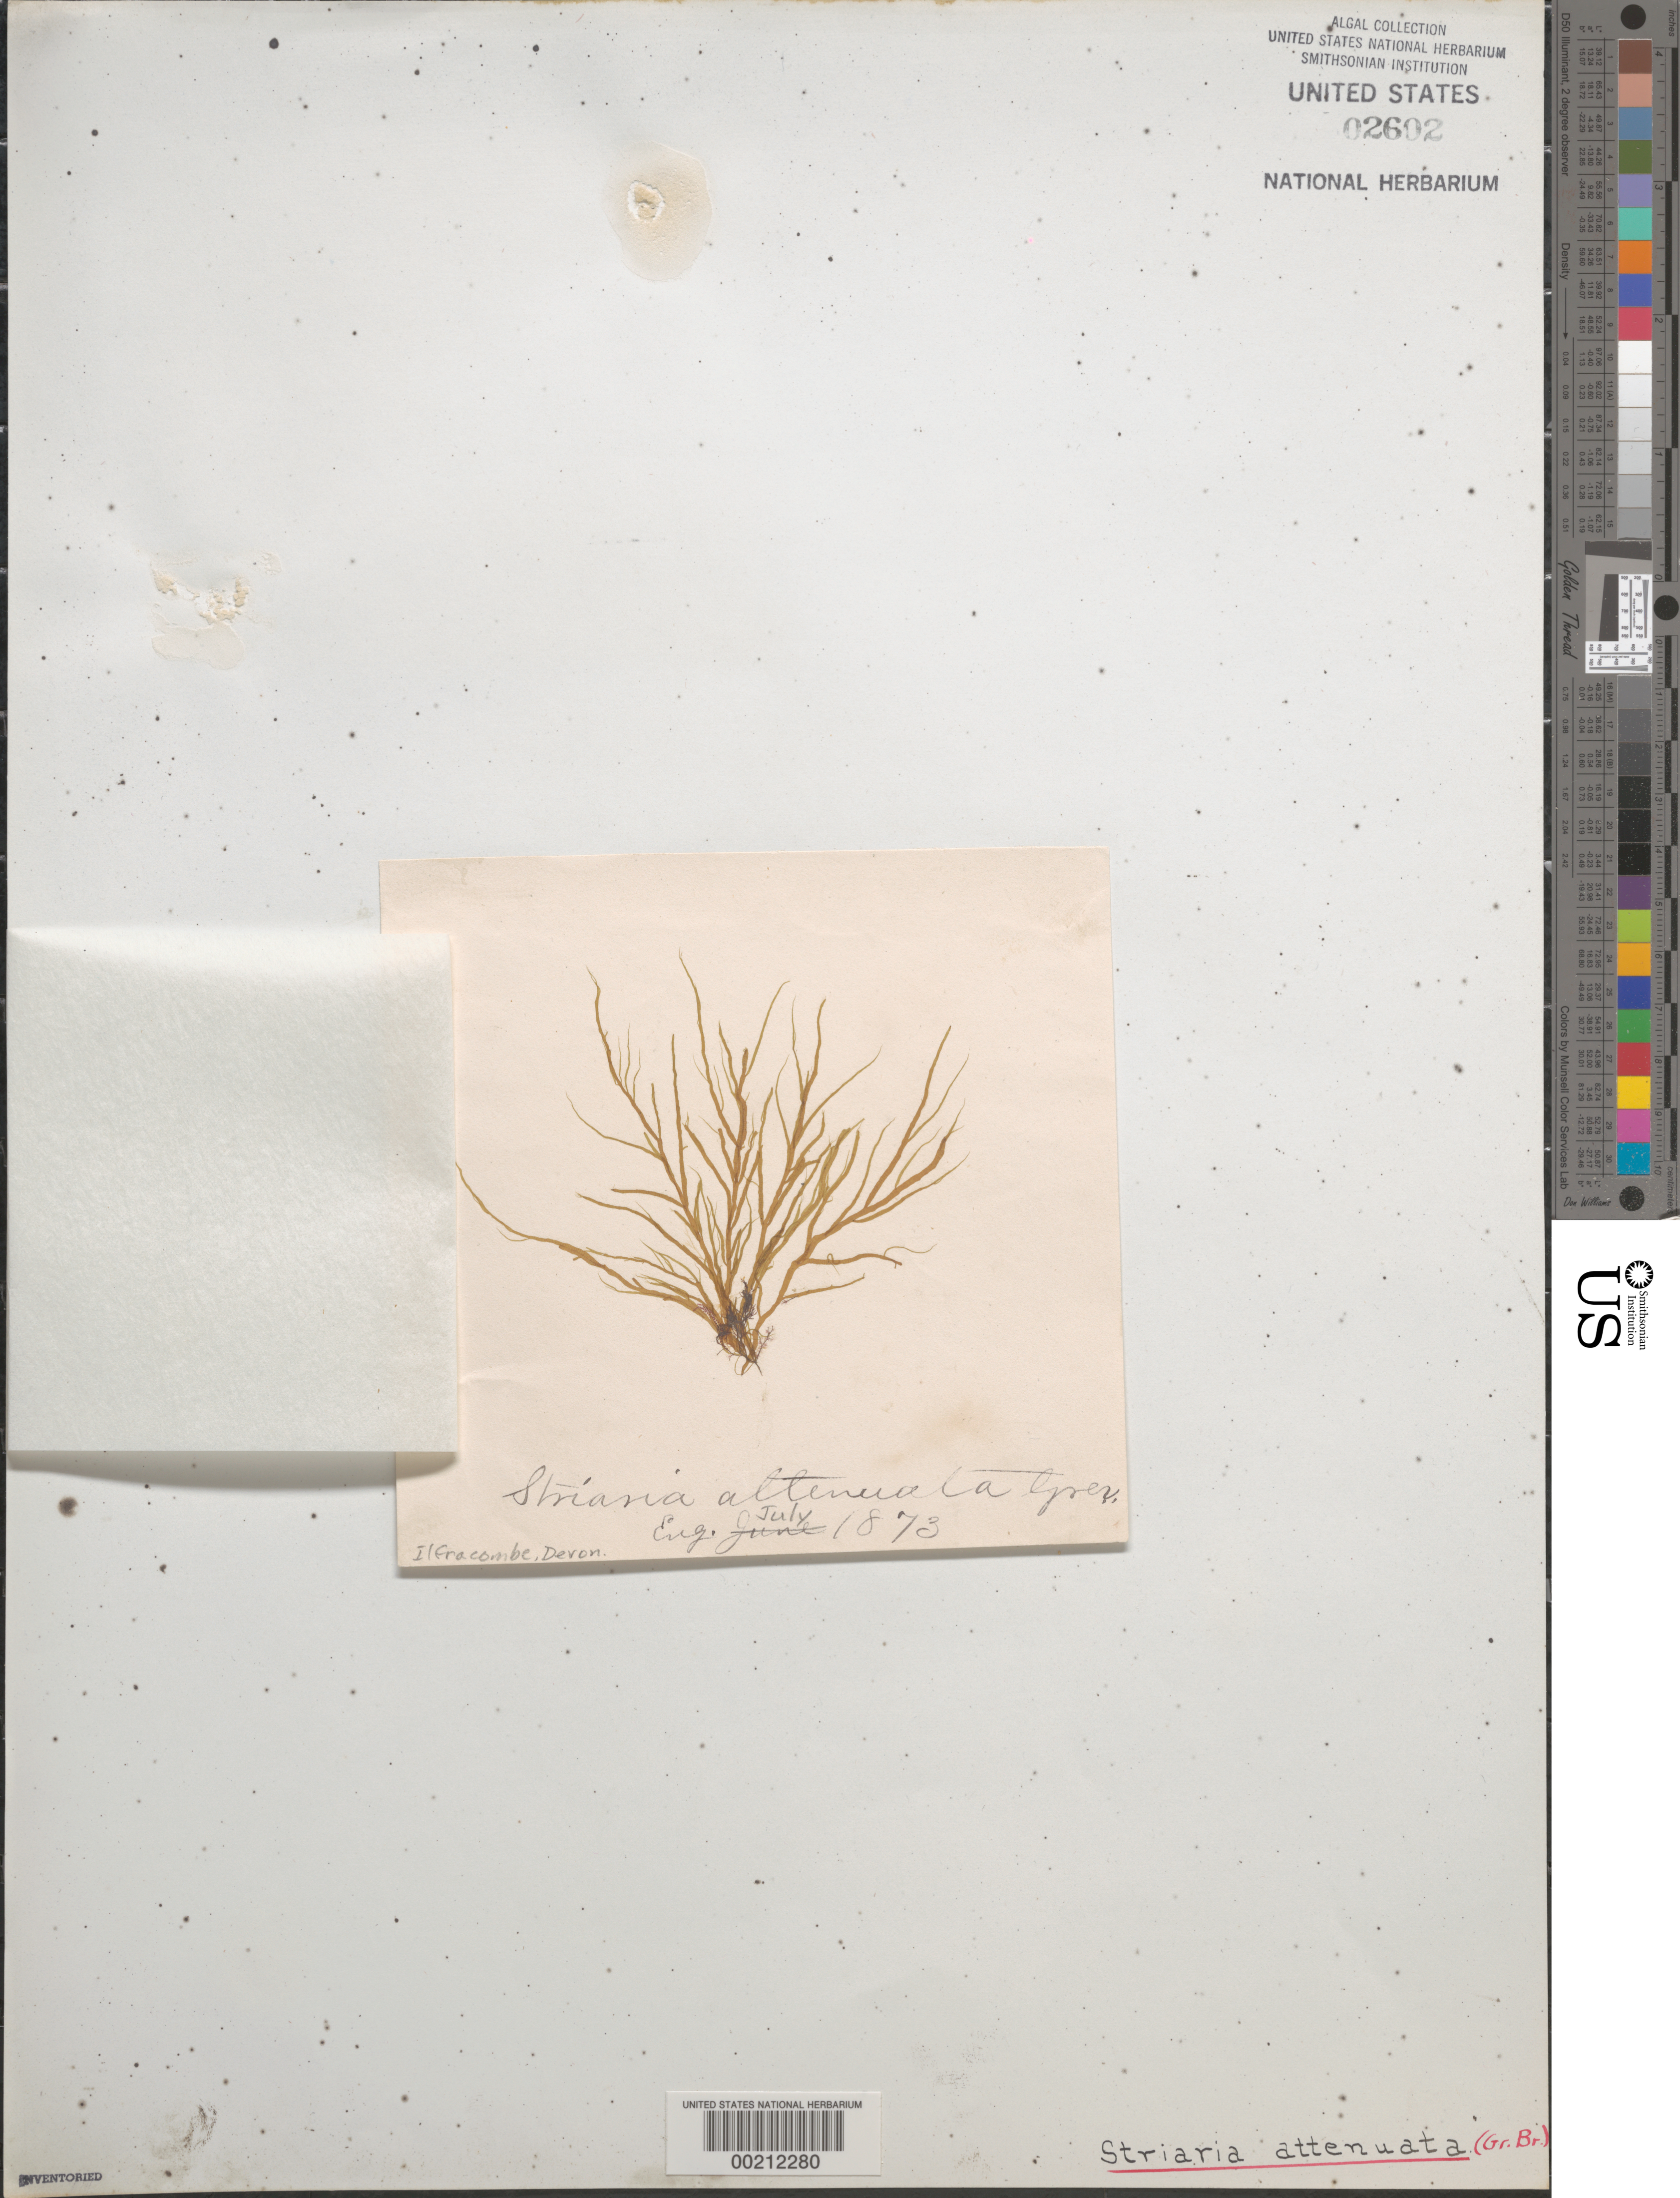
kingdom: Chromista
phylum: Ochrophyta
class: Phaeophyceae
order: Dictyosiphonales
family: Striariaceae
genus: Striaria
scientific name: Striaria attenuata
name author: (Grev.) Grev.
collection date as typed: Jul 1873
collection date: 1873-07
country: United Kingdom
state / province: England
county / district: Devon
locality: Ilfracombe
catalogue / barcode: US 2602